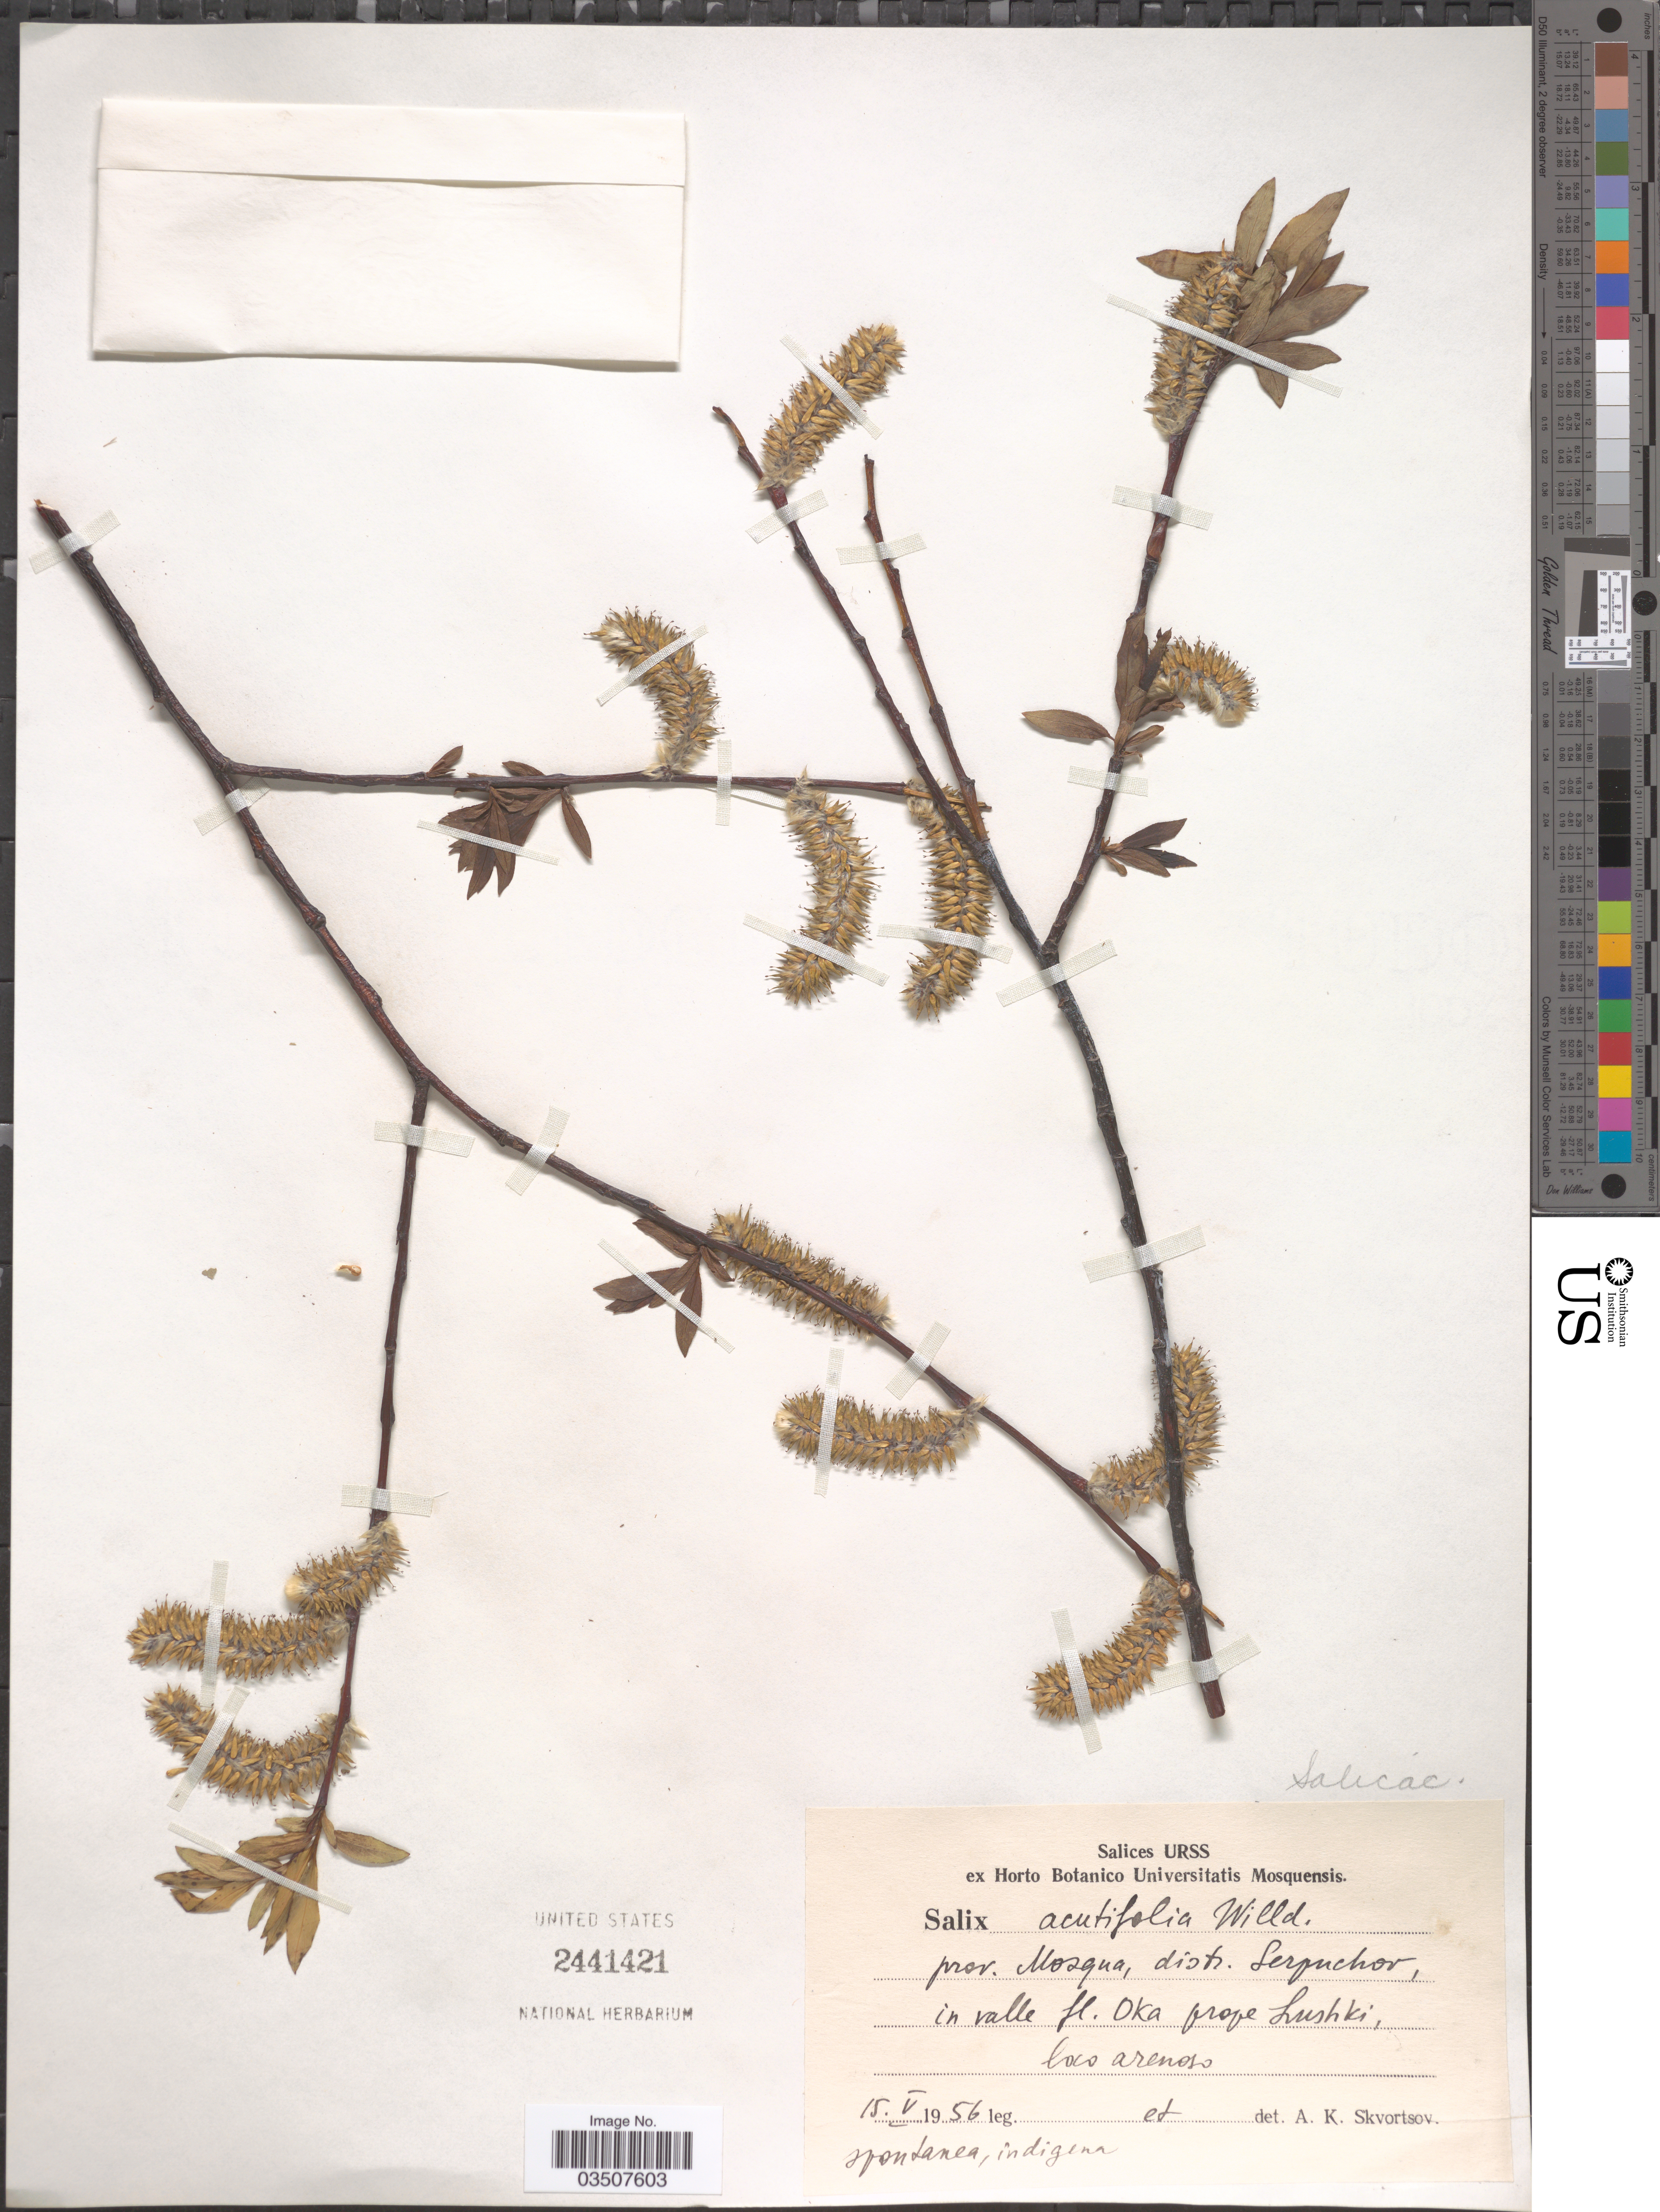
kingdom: Plantae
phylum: Tracheophyta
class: Magnoliopsida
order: Malpighiales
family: Salicaceae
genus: Salix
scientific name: Salix acutifolia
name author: Willd.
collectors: A. K. Skvortsov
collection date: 1956-05-15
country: Russian Federation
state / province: Moscow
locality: Prov. Mosqua, distr. Serpuchov, in valle fl. Oka prope Lushki, loco arenoso.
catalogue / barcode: US 2441421